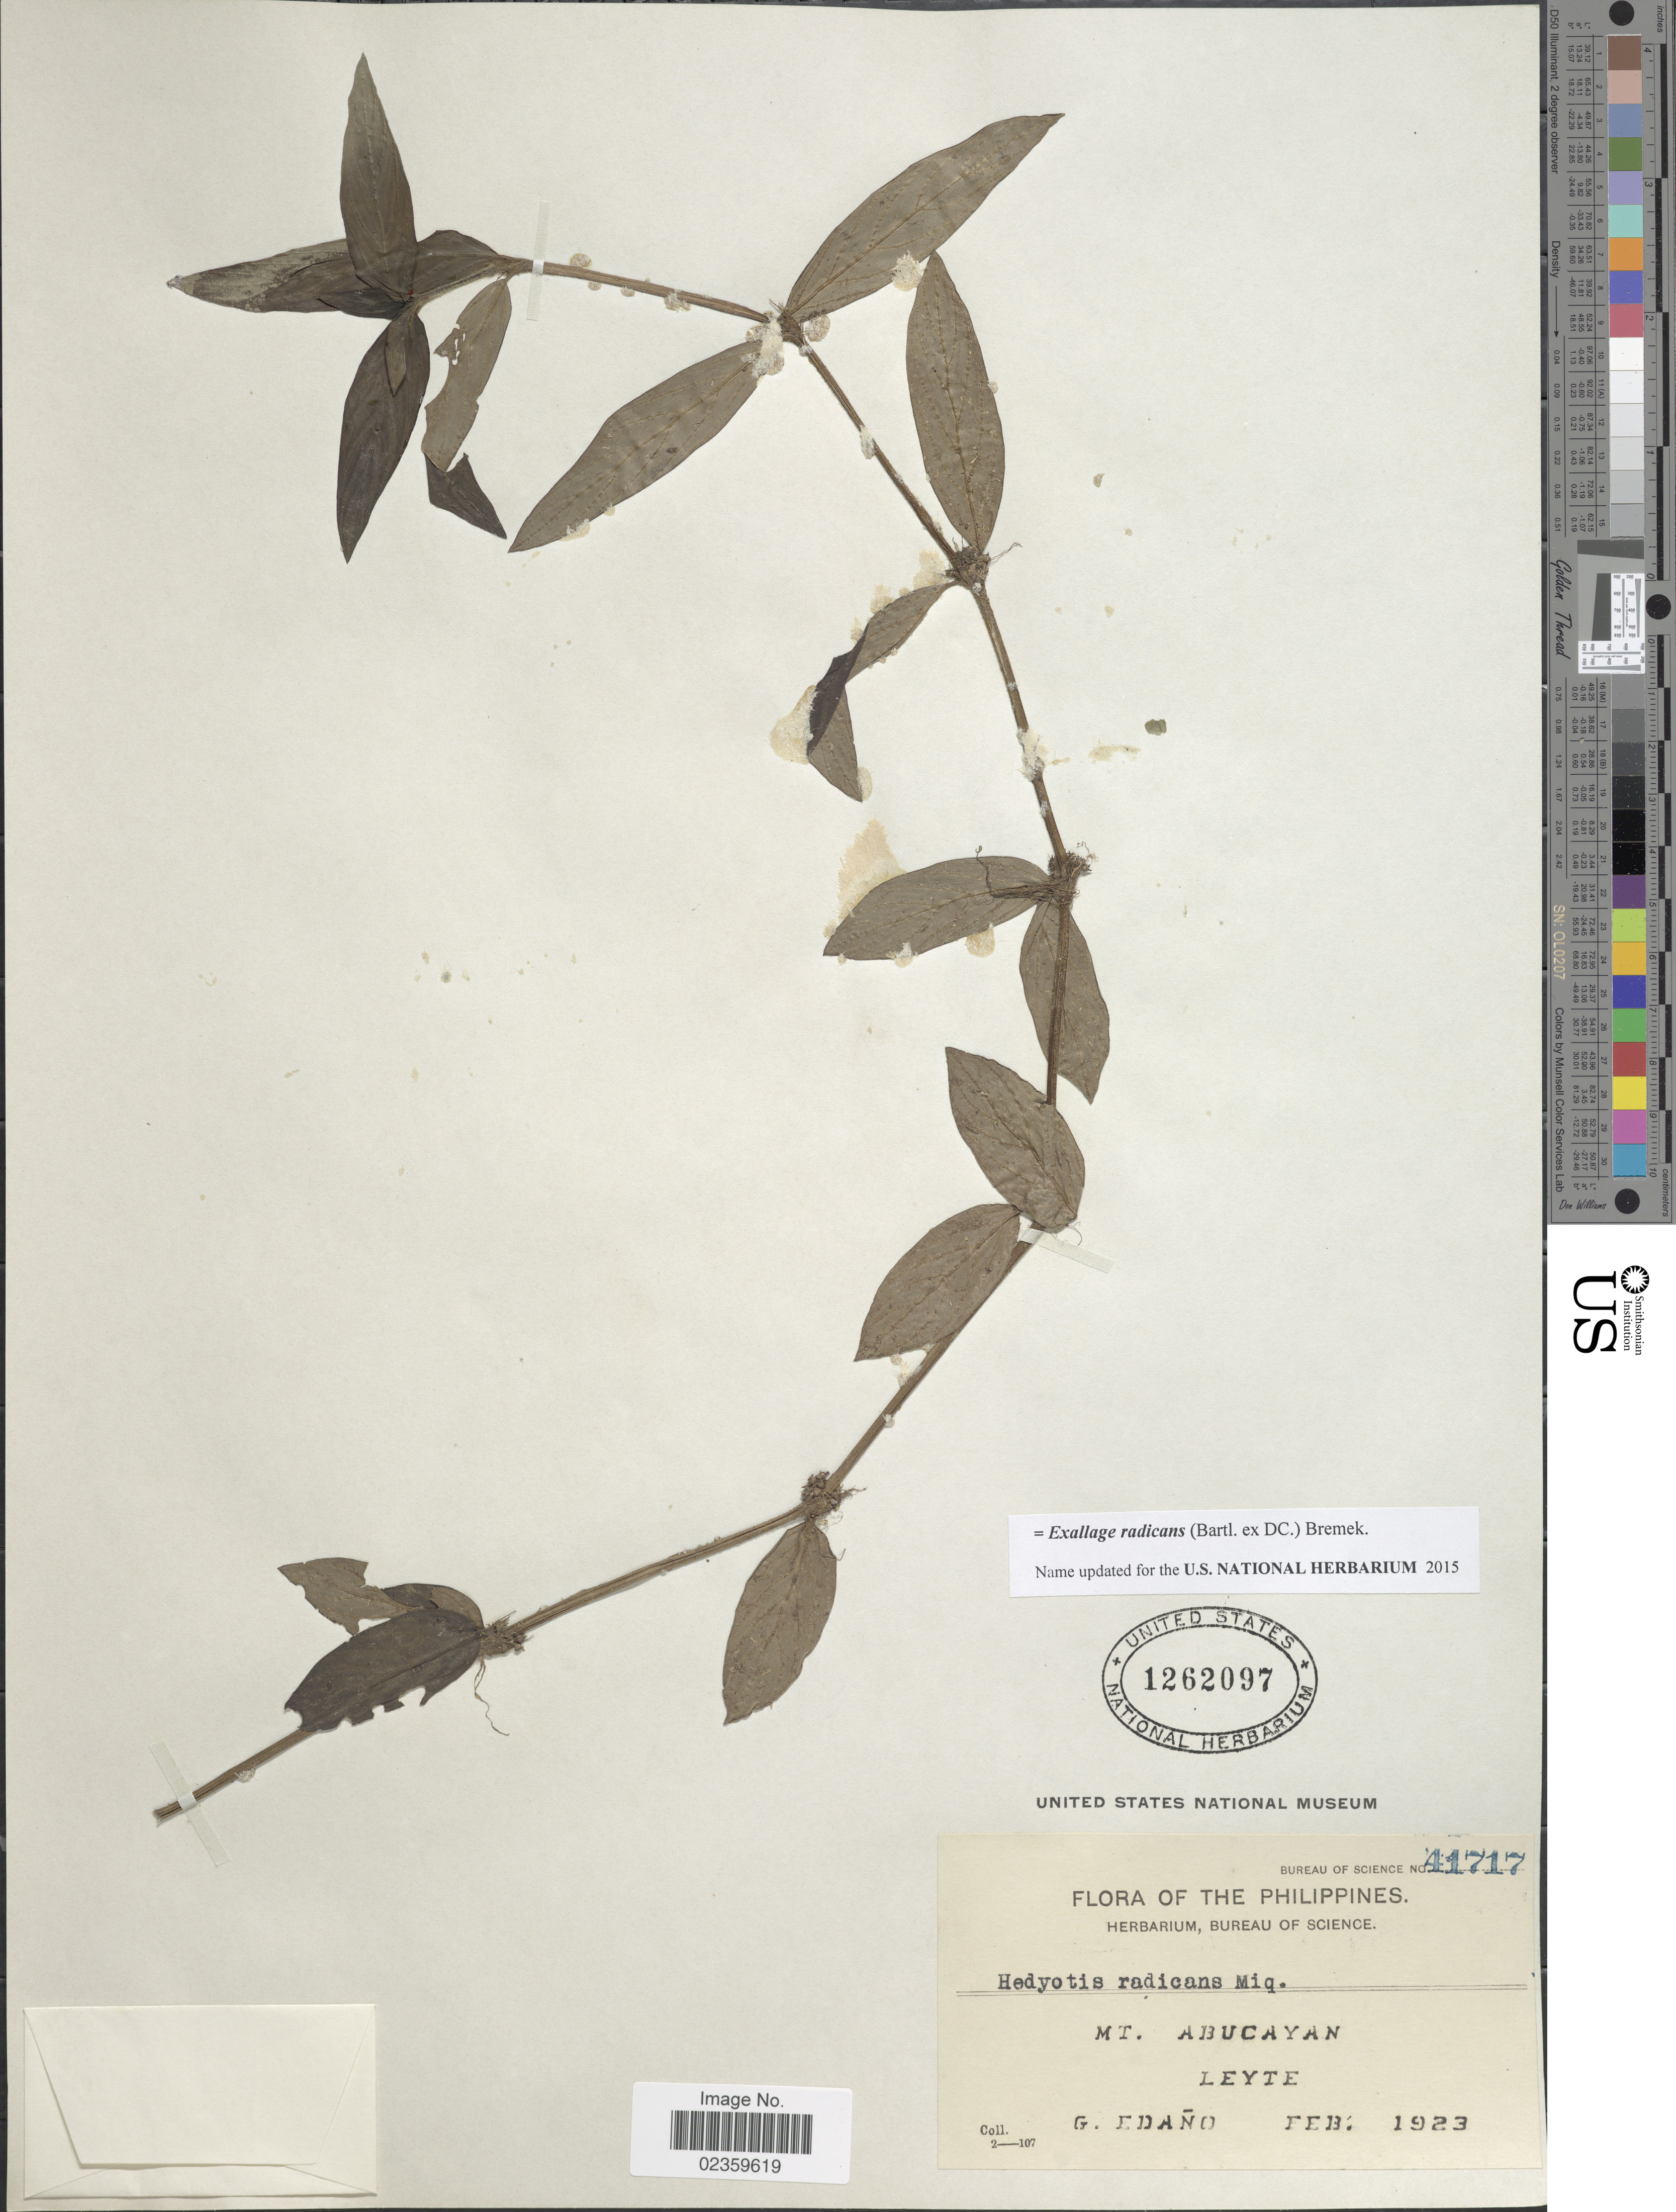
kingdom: Plantae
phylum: Tracheophyta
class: Magnoliopsida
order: Gentianales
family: Rubiaceae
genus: Exallage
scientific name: Exallage radicans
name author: (Bartl. ex DC.) Bremek.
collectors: G. Edaño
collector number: Bureau of Science 41717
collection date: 1923-02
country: Philippines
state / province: Eastern Visayas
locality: Mt. Abucayan. Leyte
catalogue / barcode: US 1262097